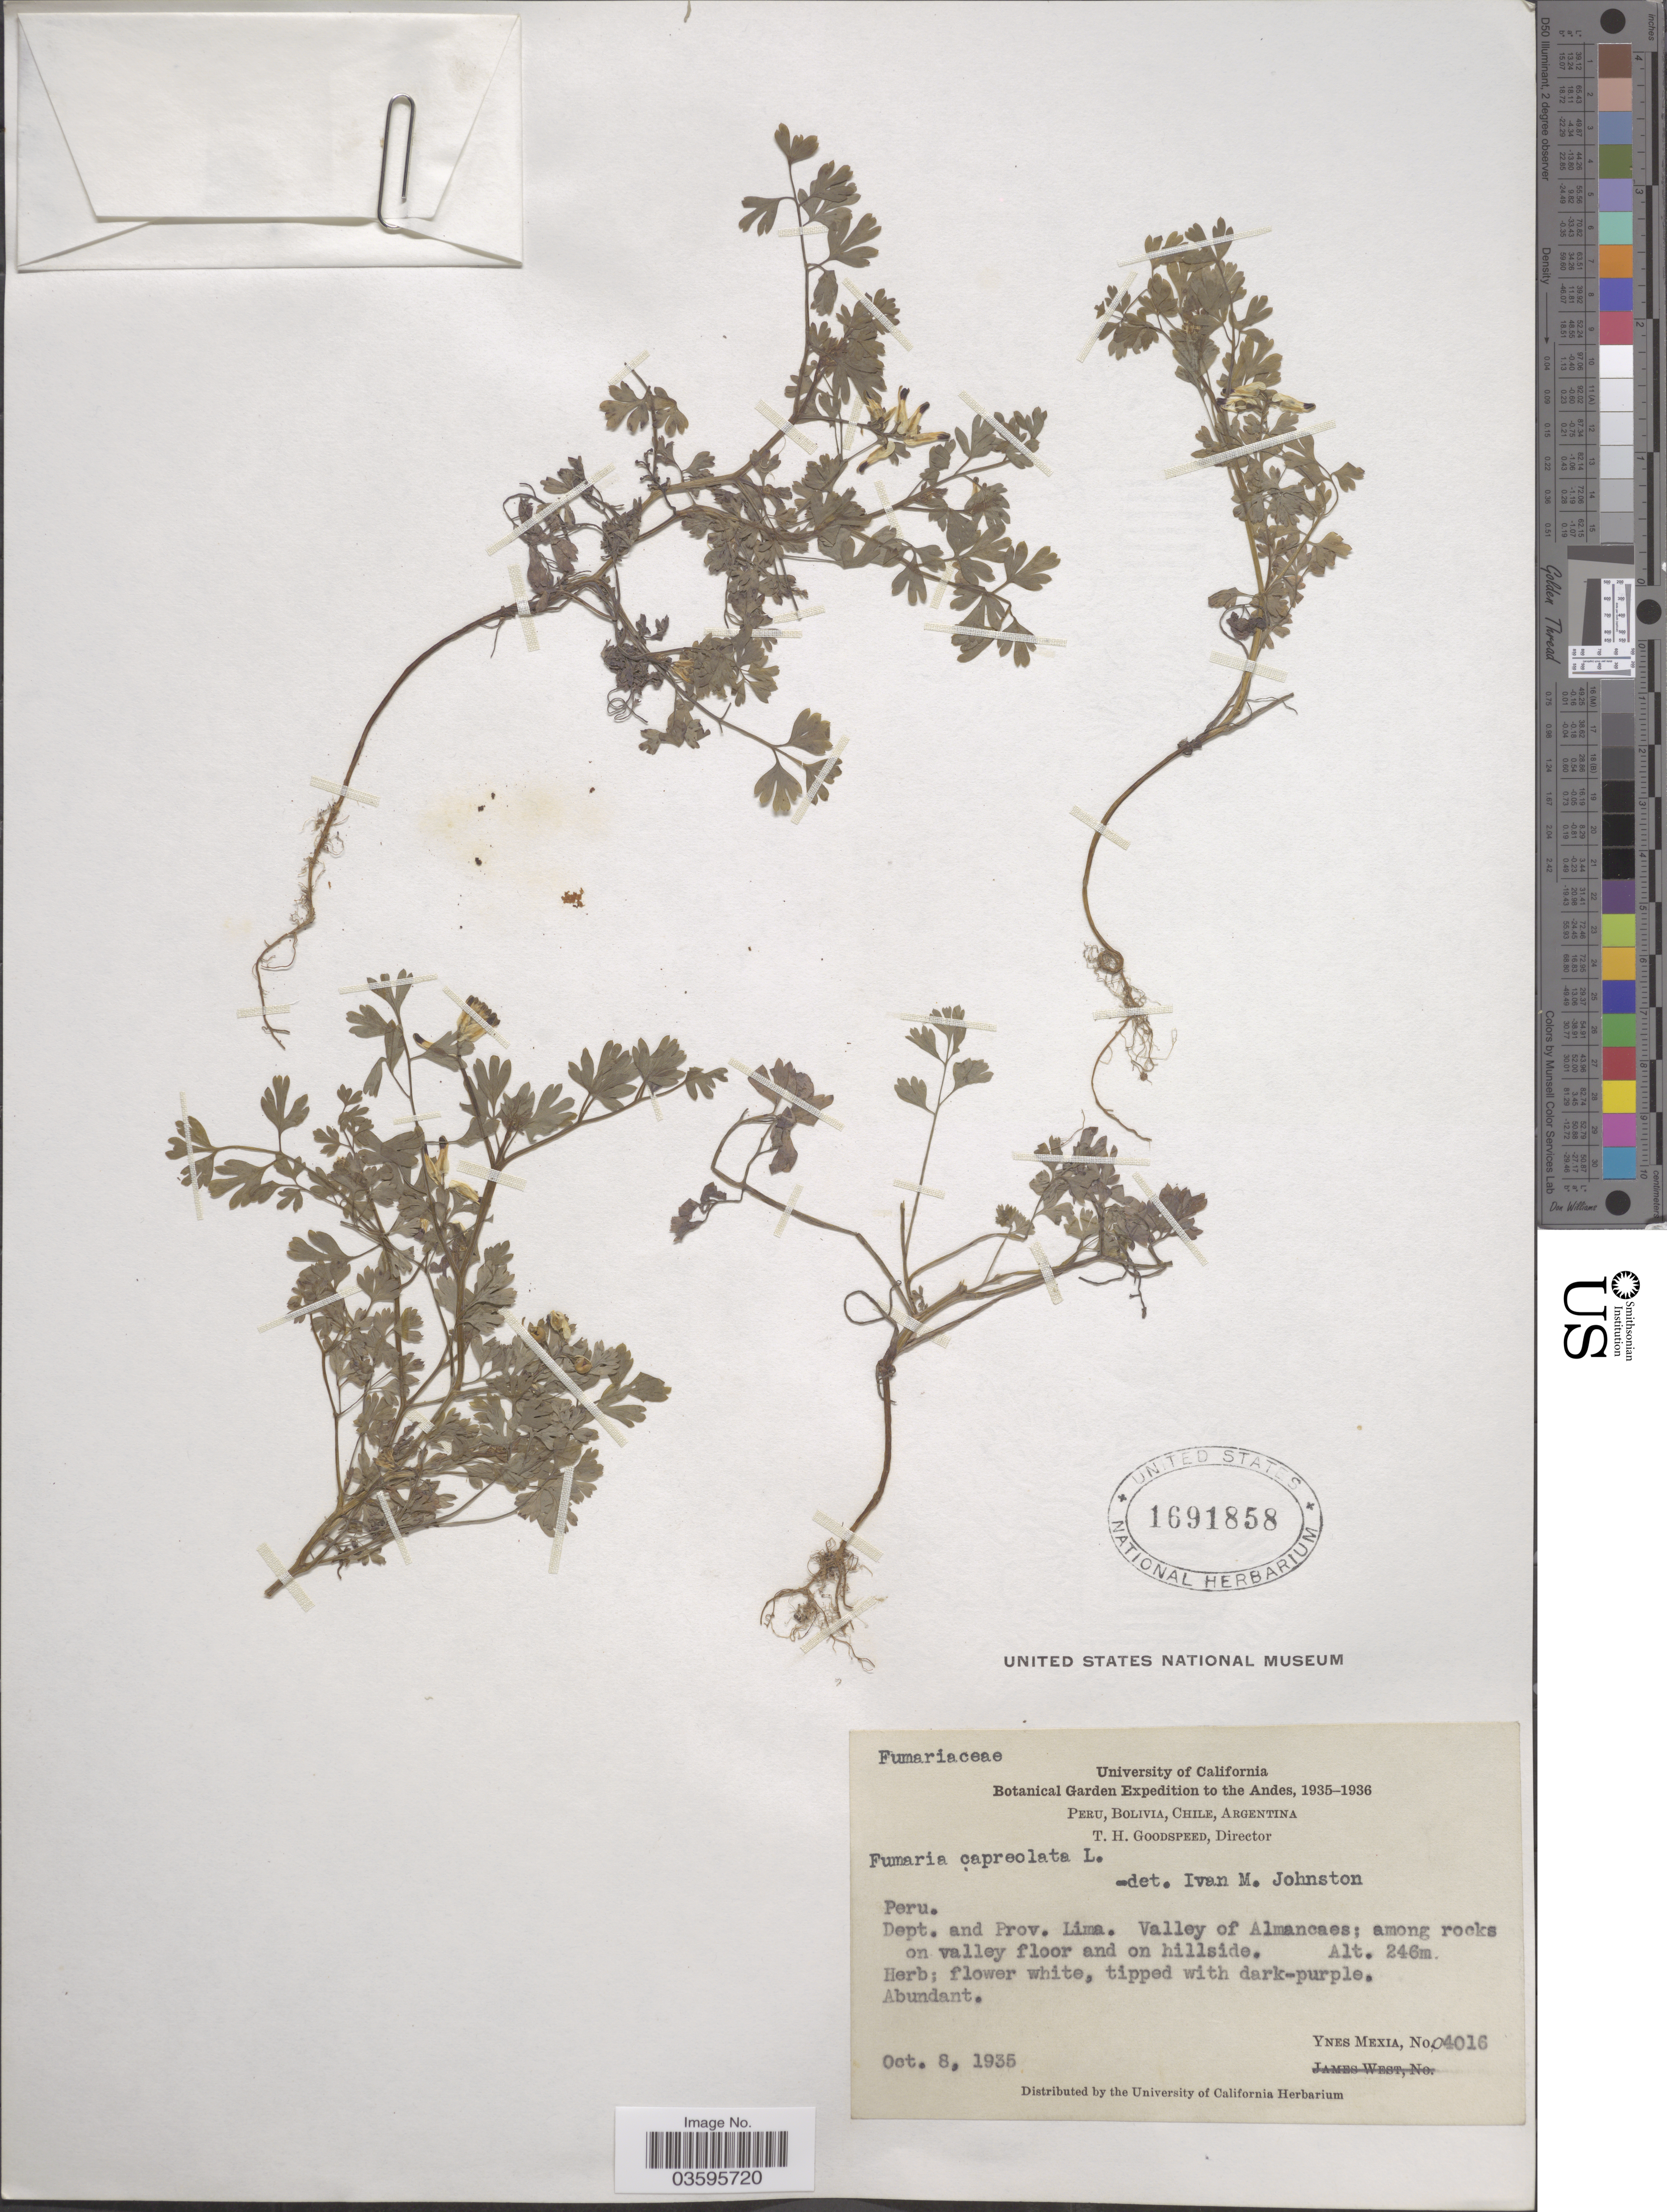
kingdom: Plantae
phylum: Tracheophyta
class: Magnoliopsida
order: Ranunculales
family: Papaveraceae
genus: Fumaria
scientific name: Fumaria capreolata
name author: L.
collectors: Y. Mexia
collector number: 04016*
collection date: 1935-10-08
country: Peru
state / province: Lima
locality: The Andes. Dept. and Prov. Lima. Valley of Almancaes; among rocks on valley floor and on hillside.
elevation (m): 246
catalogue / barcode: US 1691858